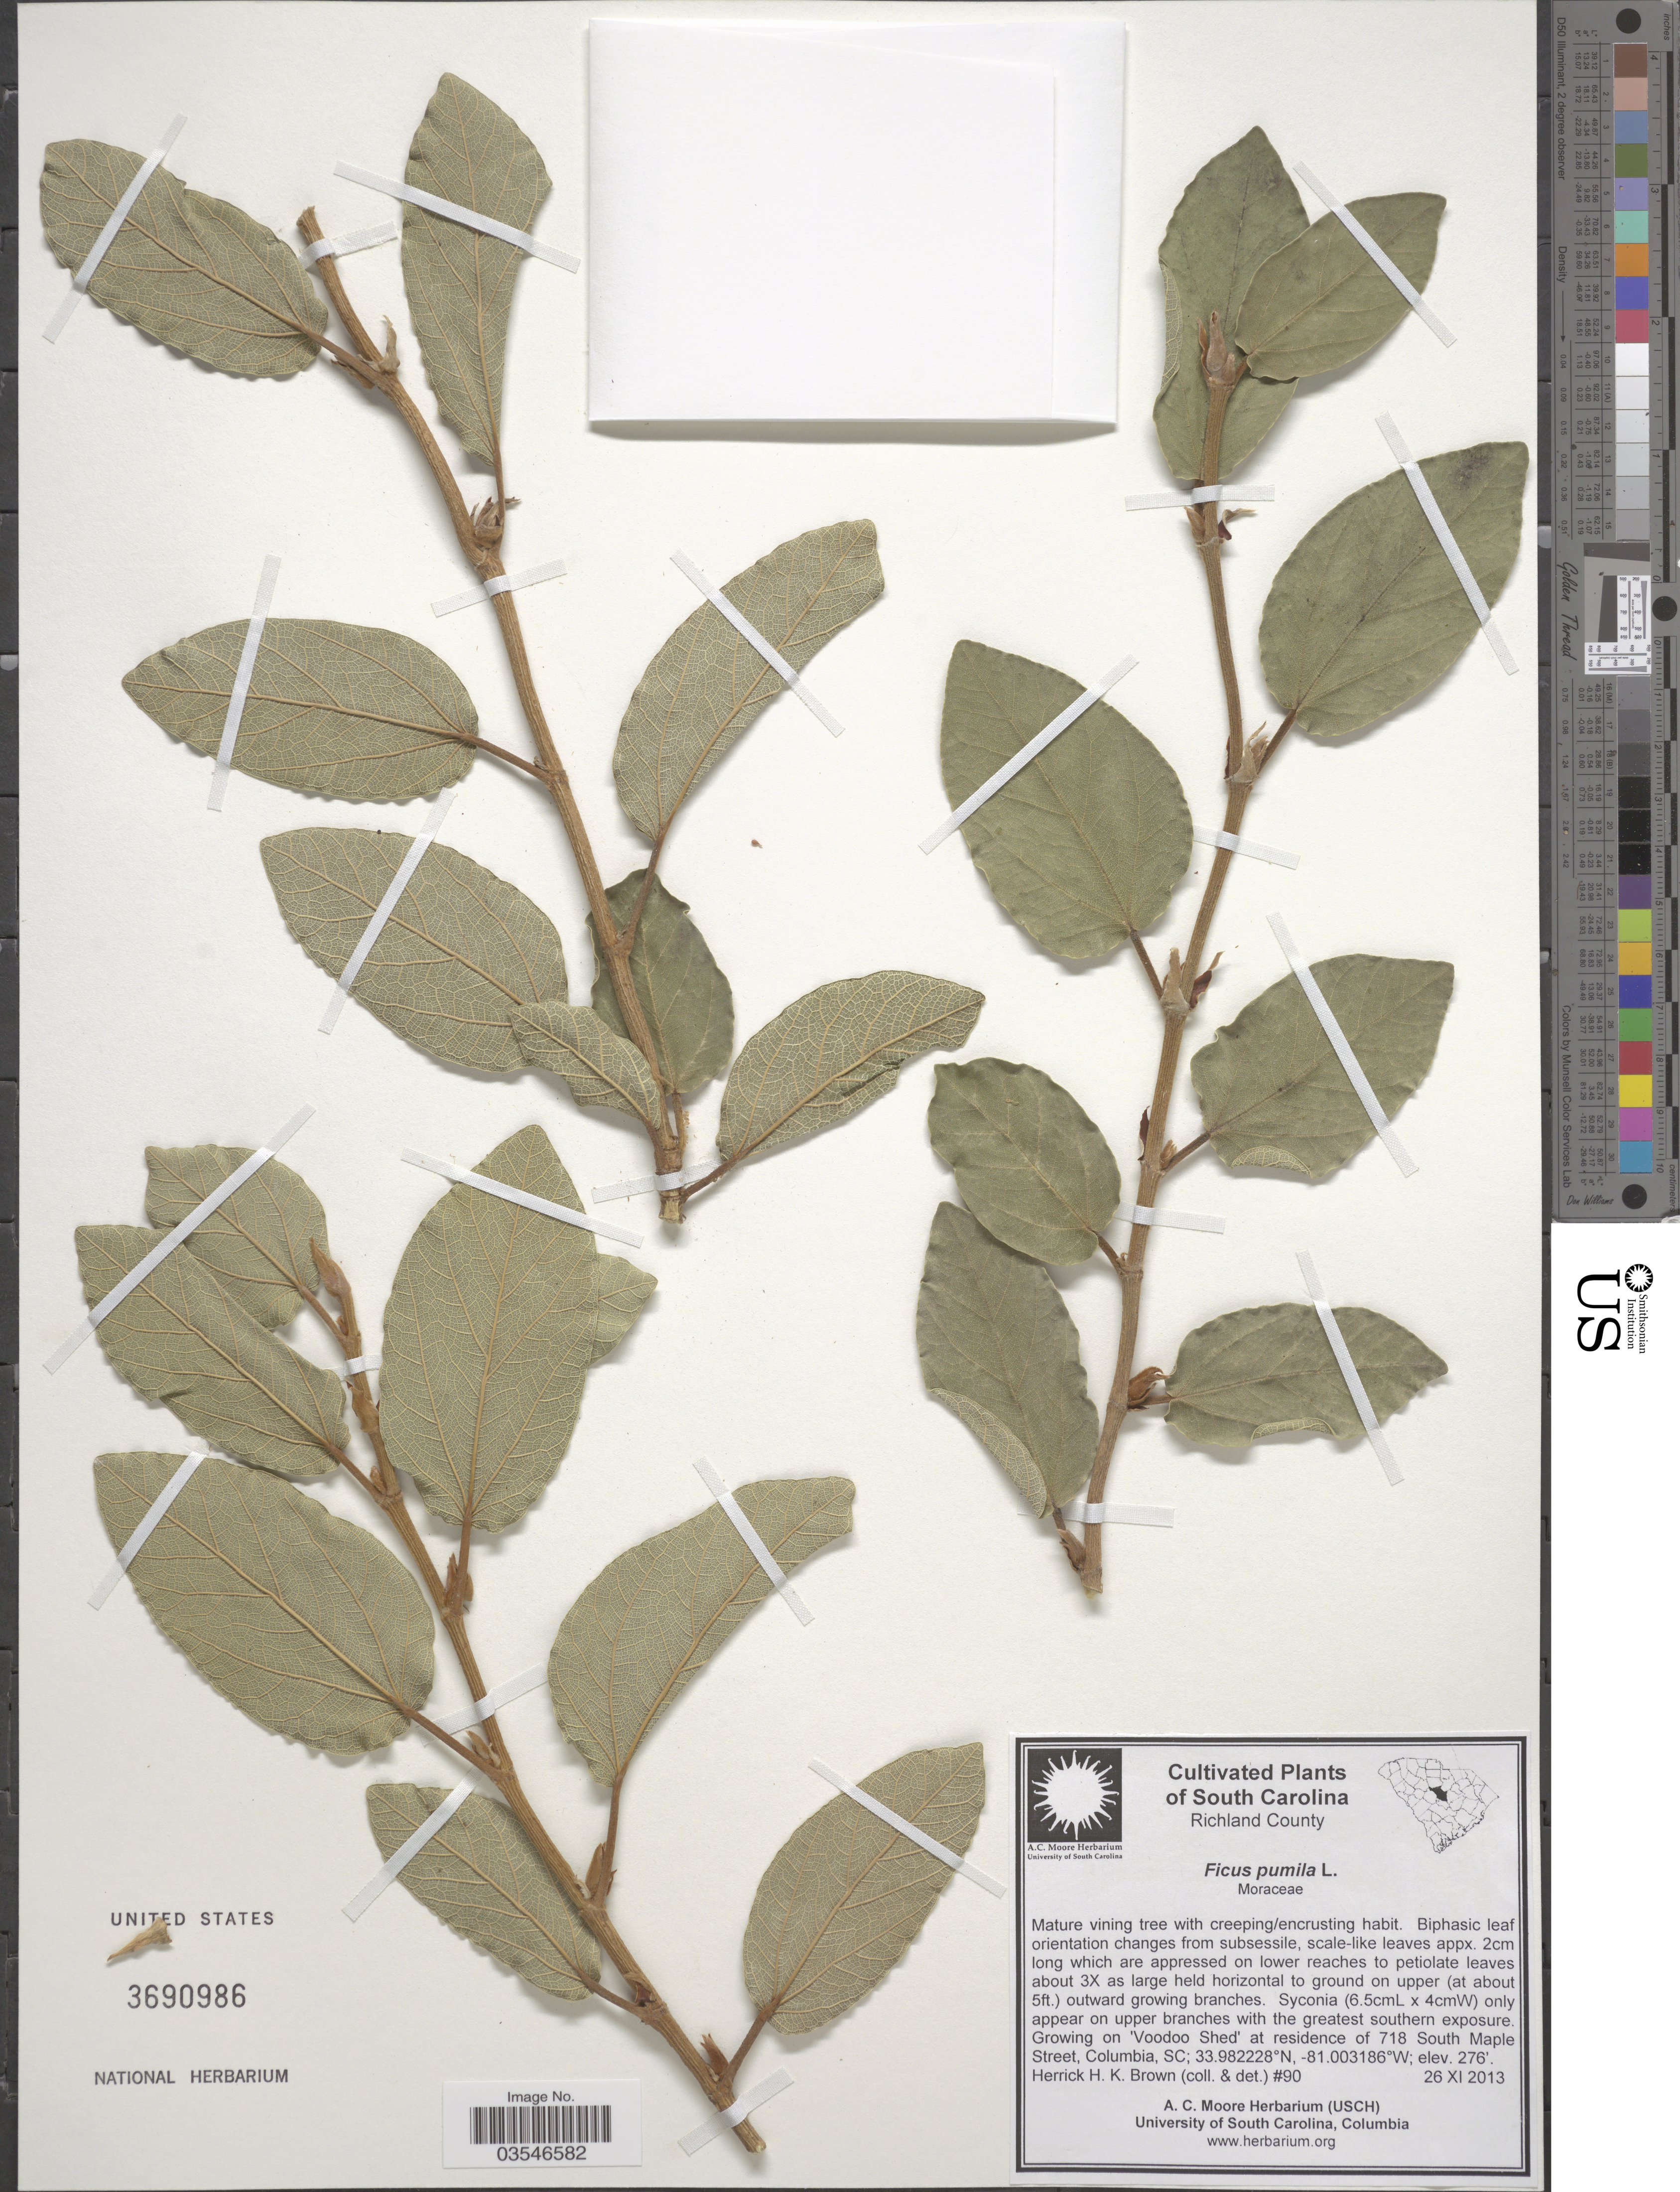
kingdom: Plantae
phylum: Tracheophyta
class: Magnoliopsida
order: Rosales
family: Moraceae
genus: Ficus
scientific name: Ficus pumila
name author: L.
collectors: H. H. K. Brown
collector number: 90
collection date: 2013-11-26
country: United States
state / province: South Carolina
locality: Richland County. On 'Voodoo Shed' at residence of 718 South Maple Street, Columbia.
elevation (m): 84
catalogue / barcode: US 3690986